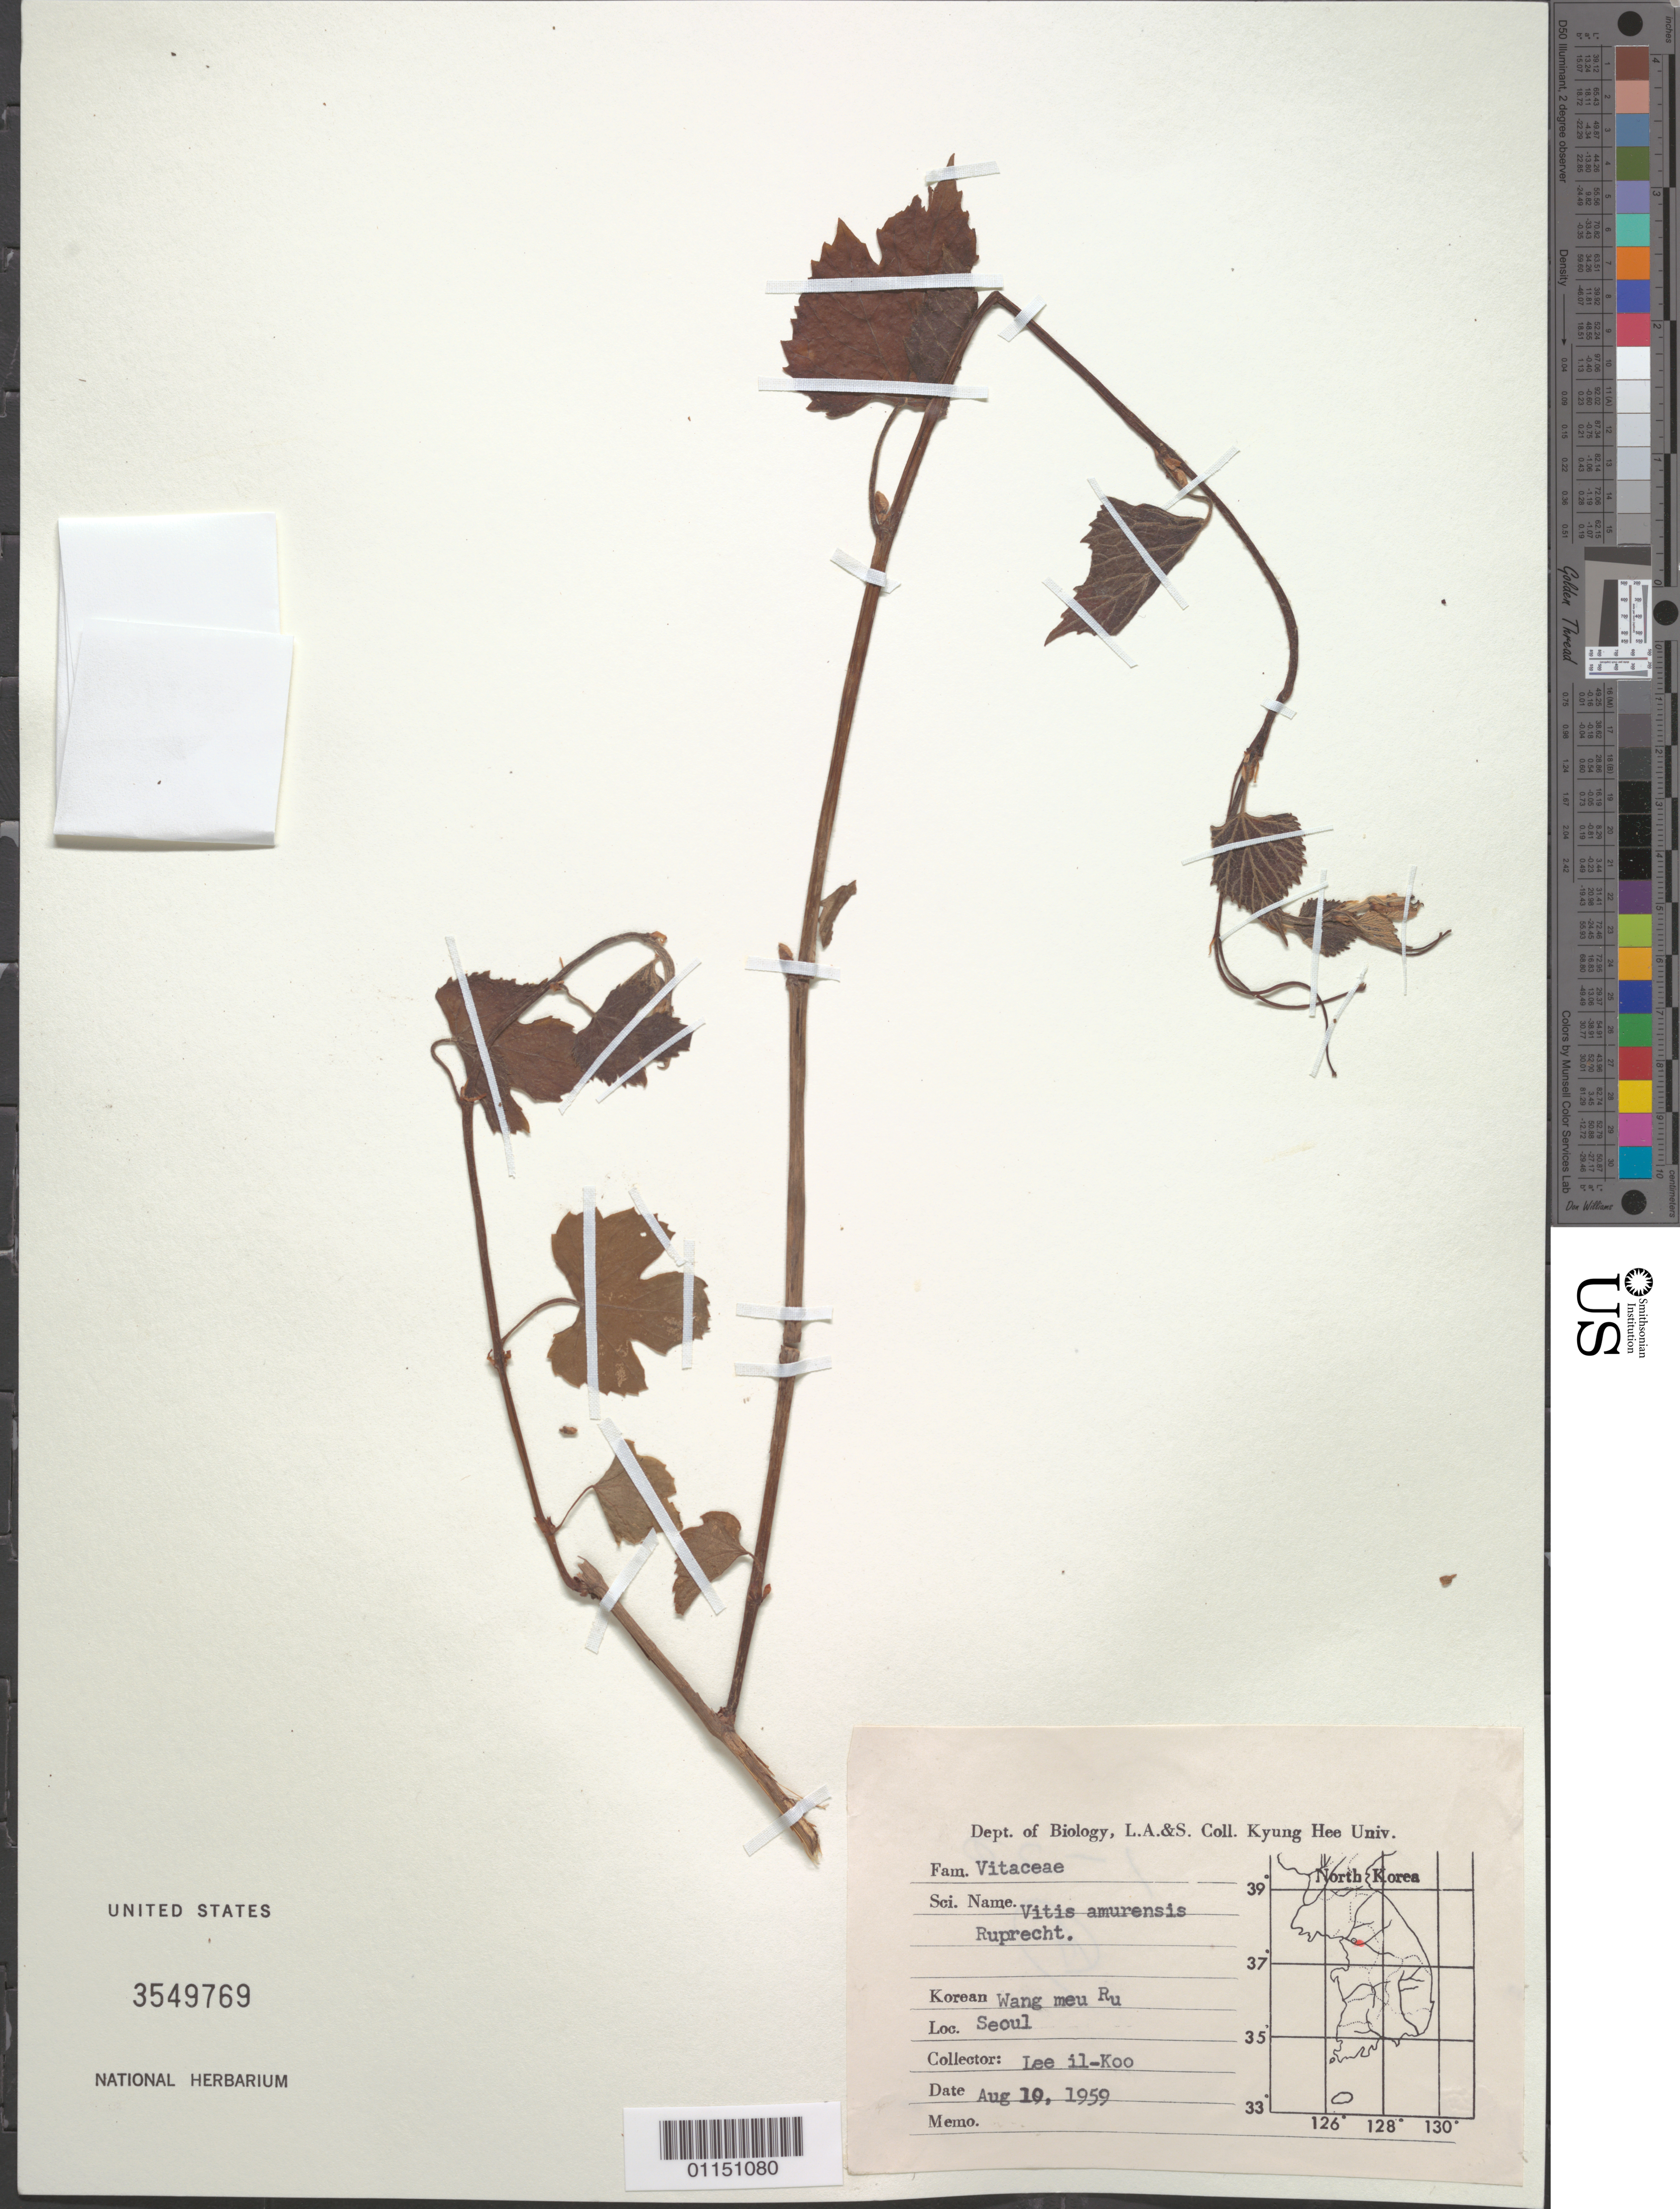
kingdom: Plantae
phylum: Tracheophyta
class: Magnoliopsida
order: Vitales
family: Vitaceae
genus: Vitis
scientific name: Vitis amurensis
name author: Rupr.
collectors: I. Lee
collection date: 1959-08-10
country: South Korea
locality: Seoul.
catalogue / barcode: US 3549769